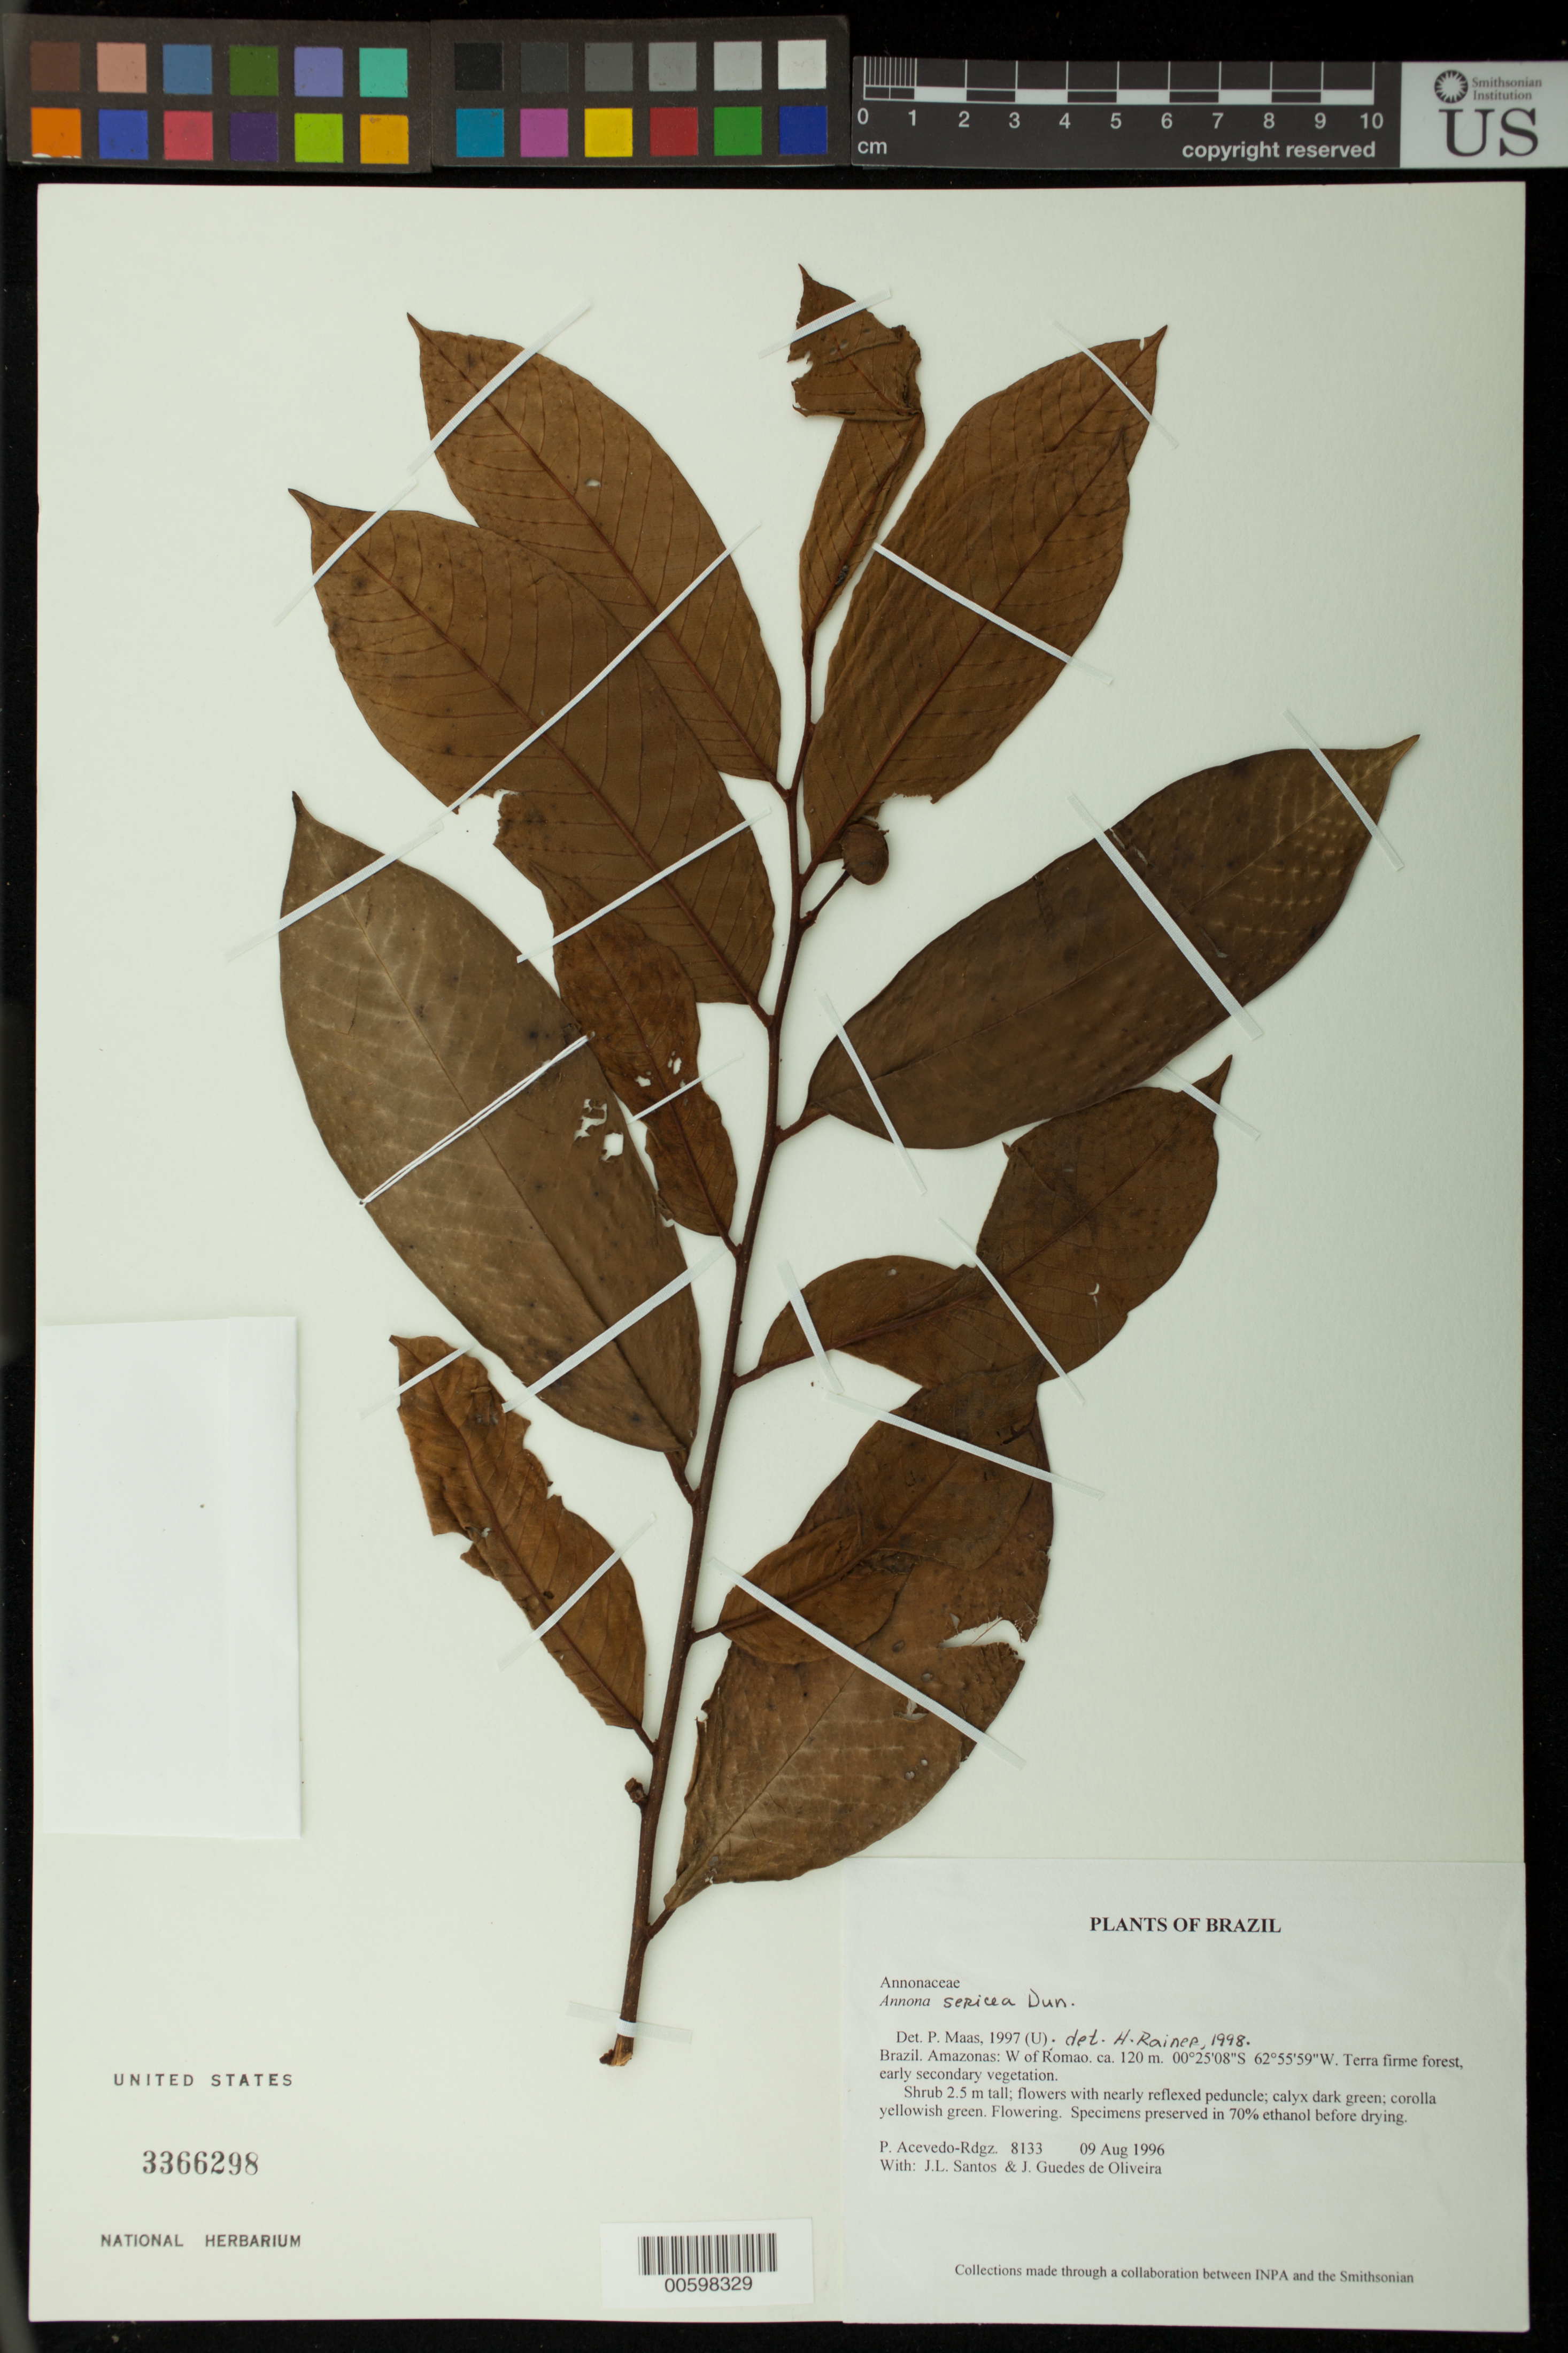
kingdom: Plantae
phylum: Tracheophyta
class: Magnoliopsida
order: Magnoliales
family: Annonaceae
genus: Annona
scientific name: Annona sericea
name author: Dunal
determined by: Rainer, H.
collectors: P. Acevedo-Rodr., J. L. Santos & J. Guedes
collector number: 8133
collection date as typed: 09 Aug 1996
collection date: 1996-08-09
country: Brazil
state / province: Amazonas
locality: Amazonas: W of Romao.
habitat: Terra firme forest, early secondary vegetation.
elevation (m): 120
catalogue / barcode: US 3366298